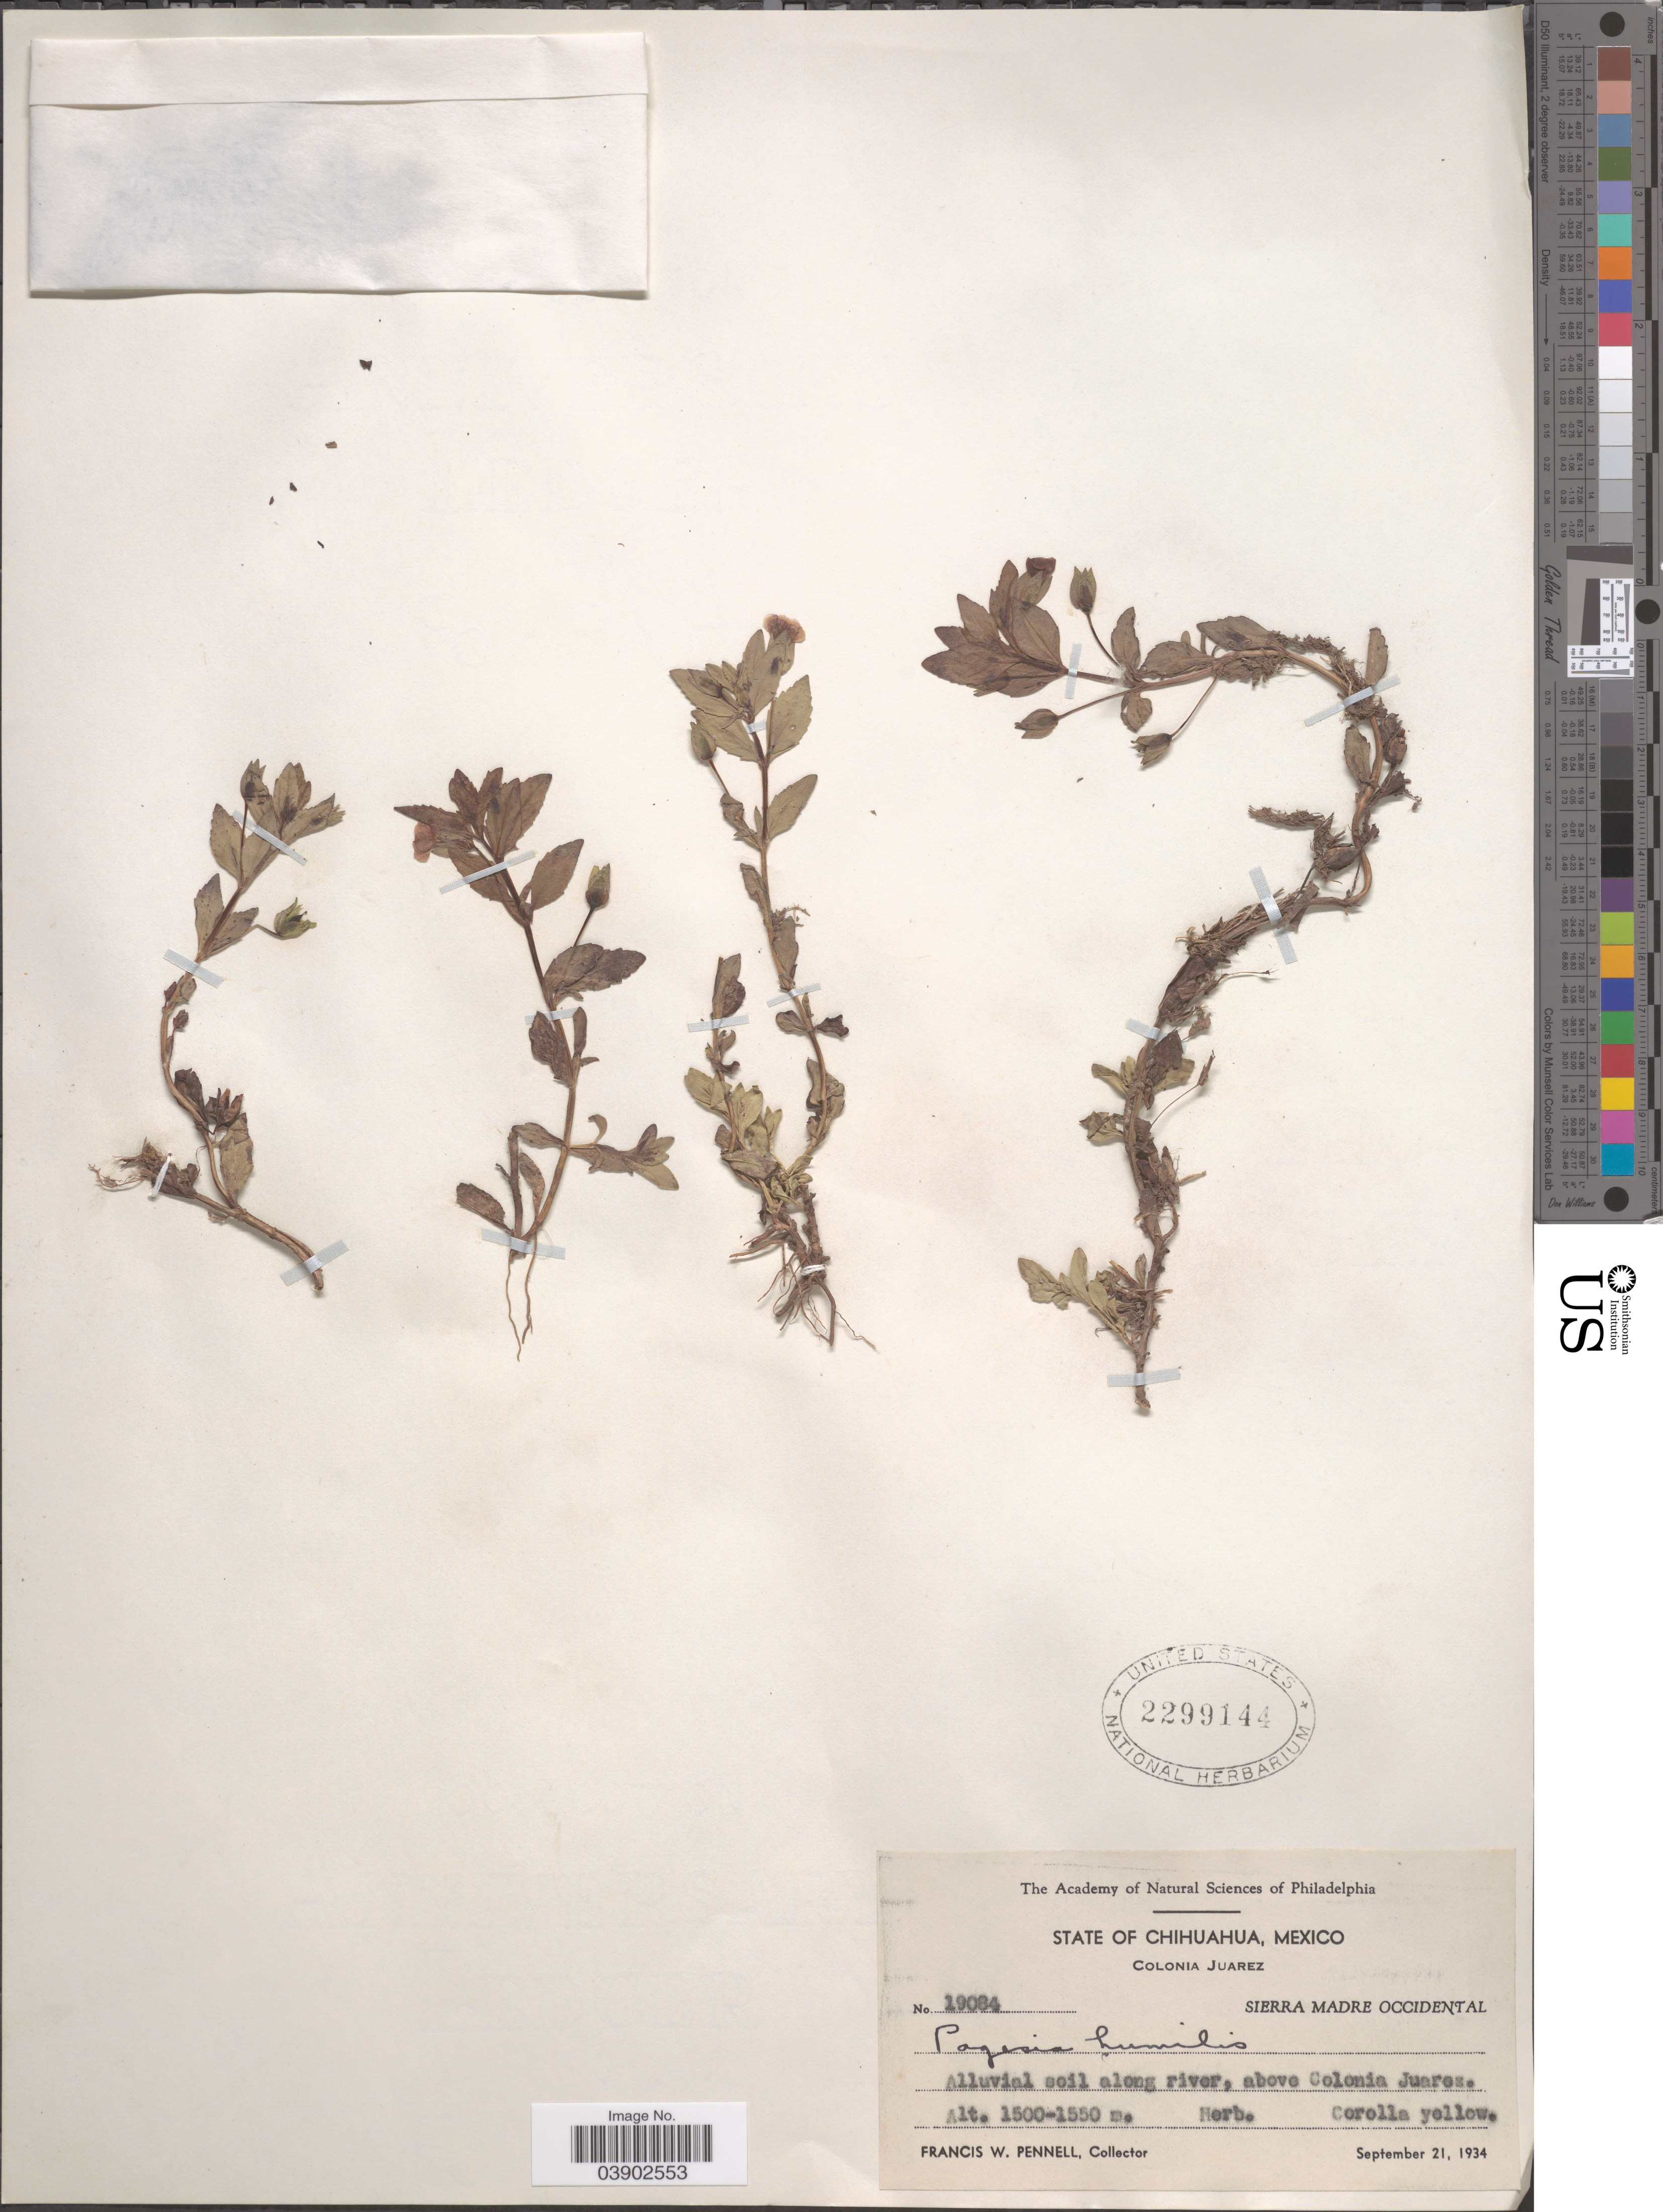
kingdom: Plantae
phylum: Tracheophyta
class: Magnoliopsida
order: Lamiales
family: Plantaginaceae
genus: Mecardonia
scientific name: Mecardonia procumbens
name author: (Mill.) Small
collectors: F. W. Pennell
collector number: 19084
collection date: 1934-09-21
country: Mexico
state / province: Chihuahua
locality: Colonia Juarez. Sierra Madre Occidental. Alluvial soil along river, above Colonia Juarez.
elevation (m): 1500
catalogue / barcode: US 2299144